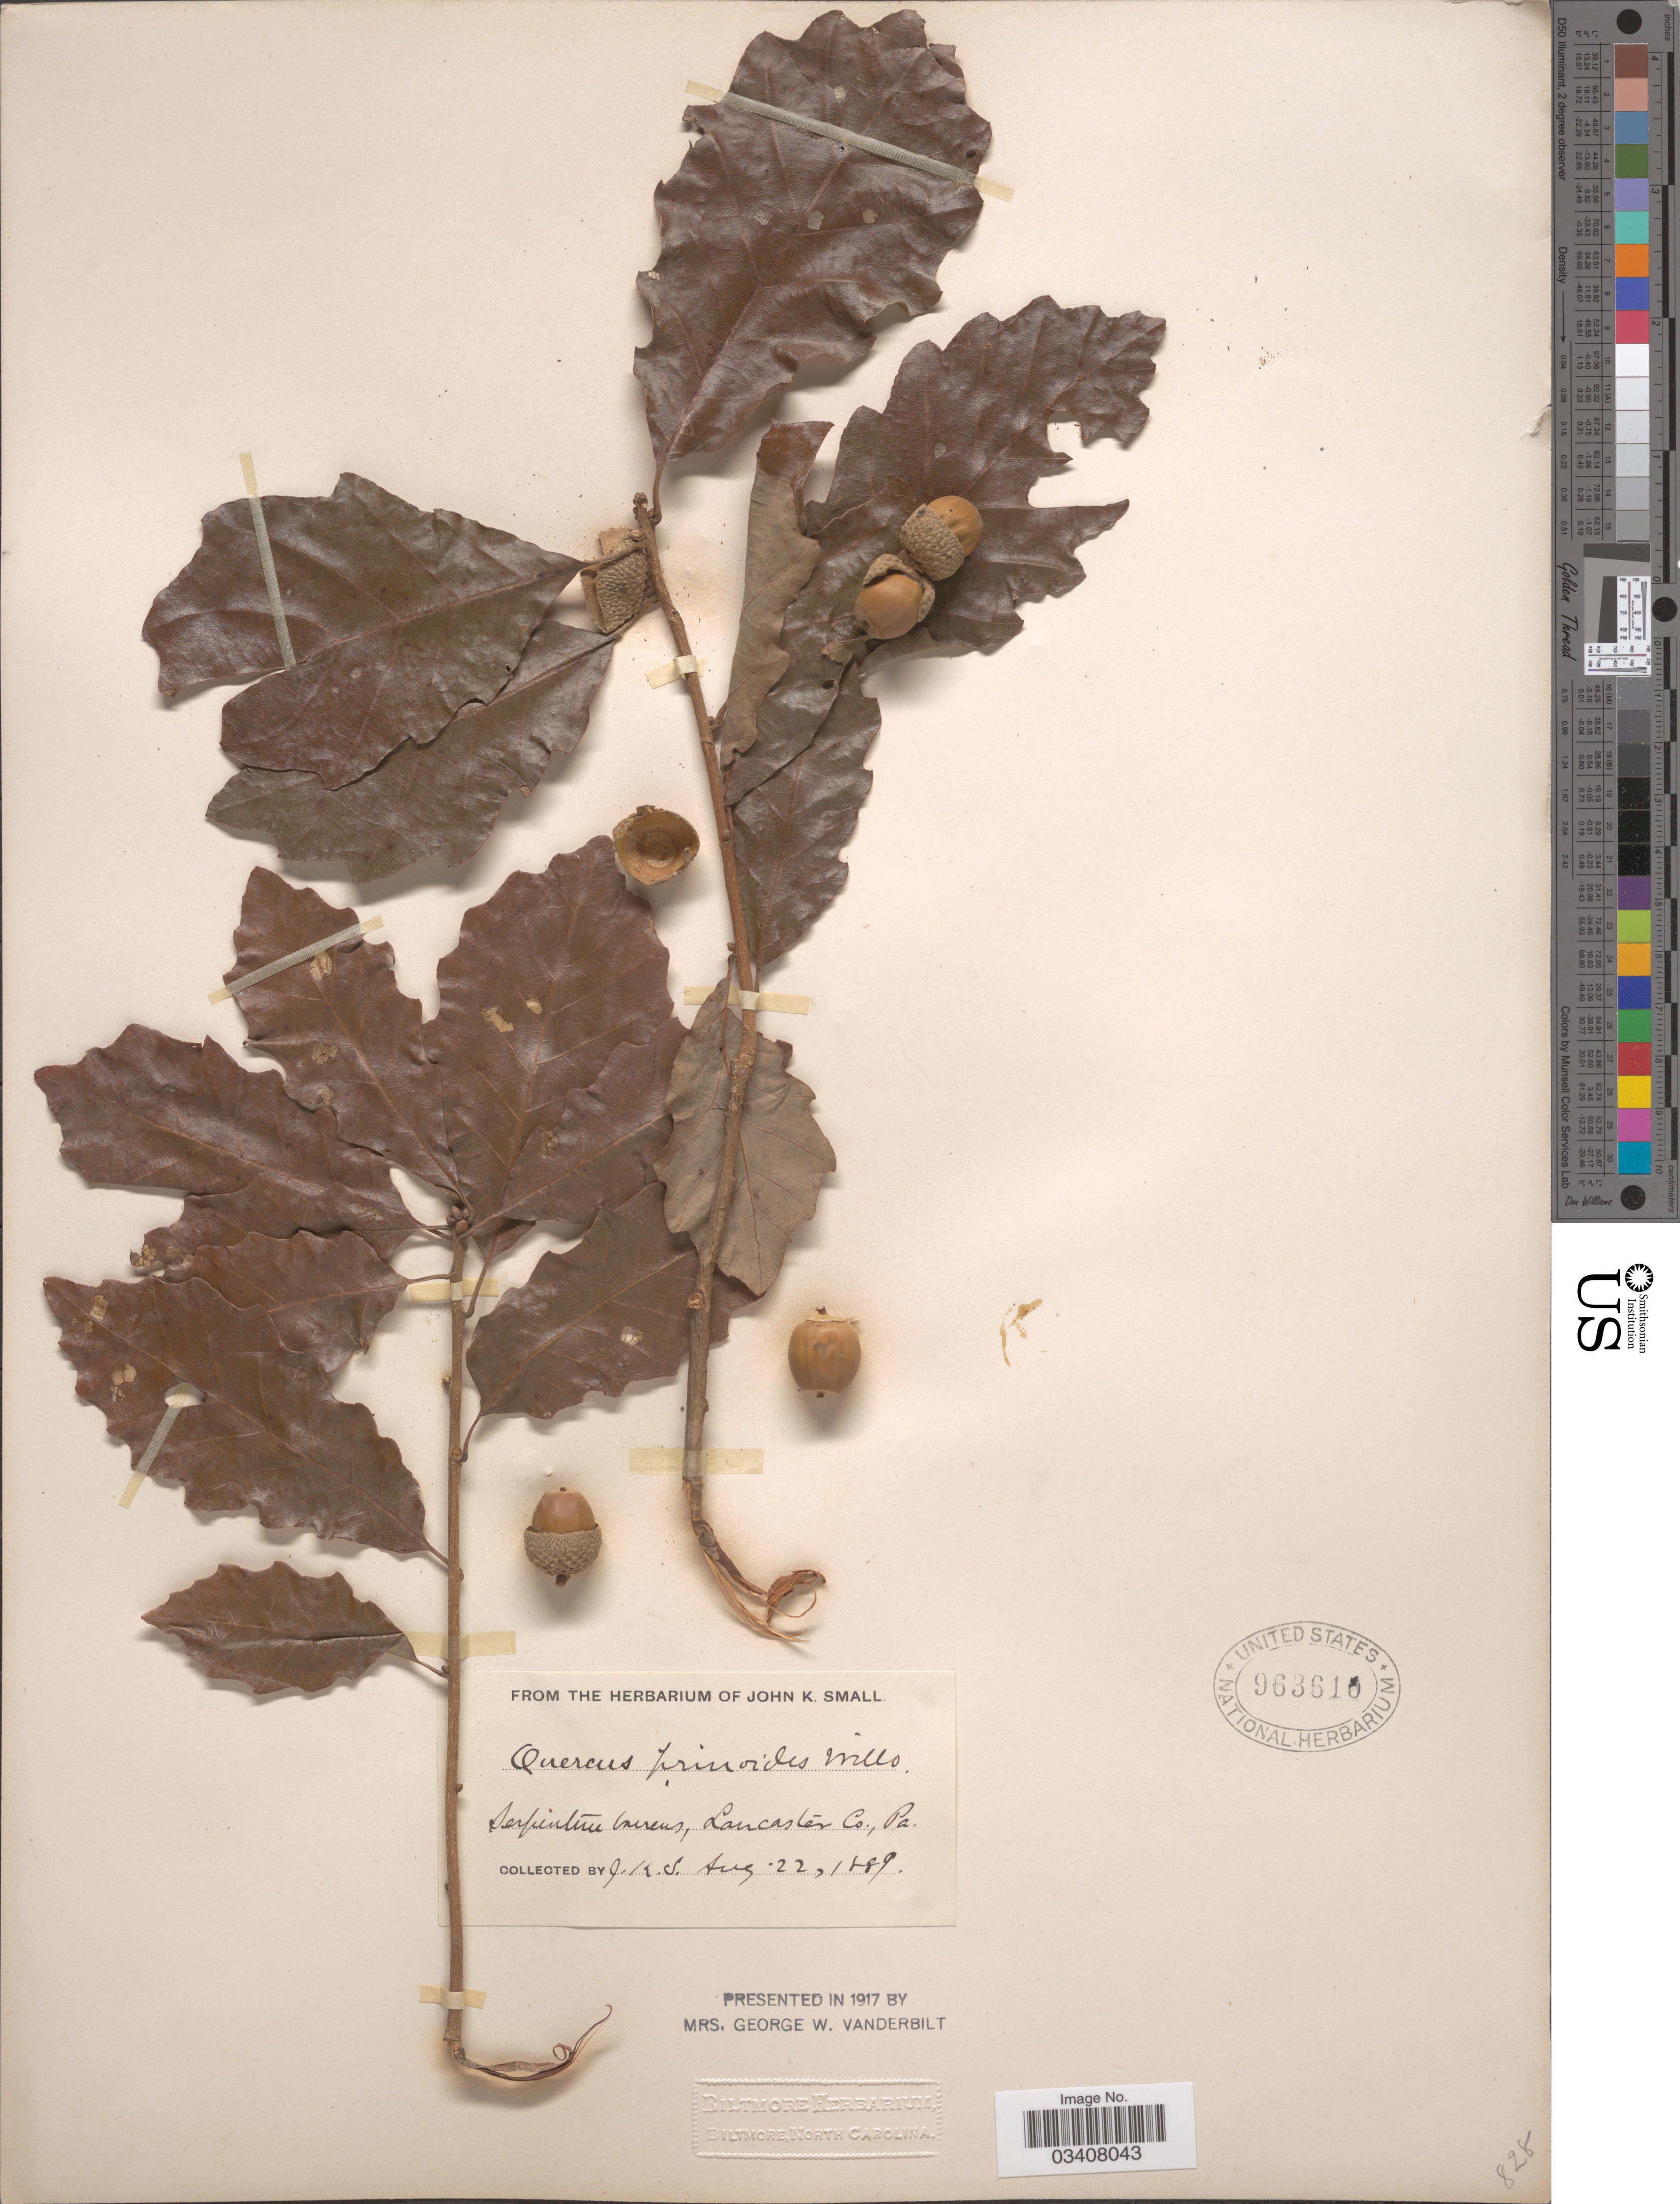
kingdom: Plantae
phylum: Tracheophyta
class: Magnoliopsida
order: Fagales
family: Fagaceae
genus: Quercus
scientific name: Quercus prinoides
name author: Willd.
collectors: J. K. Small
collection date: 1889-08-22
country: United States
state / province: Pennsylvania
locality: Serpentine barrens, Lancaster Co.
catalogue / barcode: US 963610